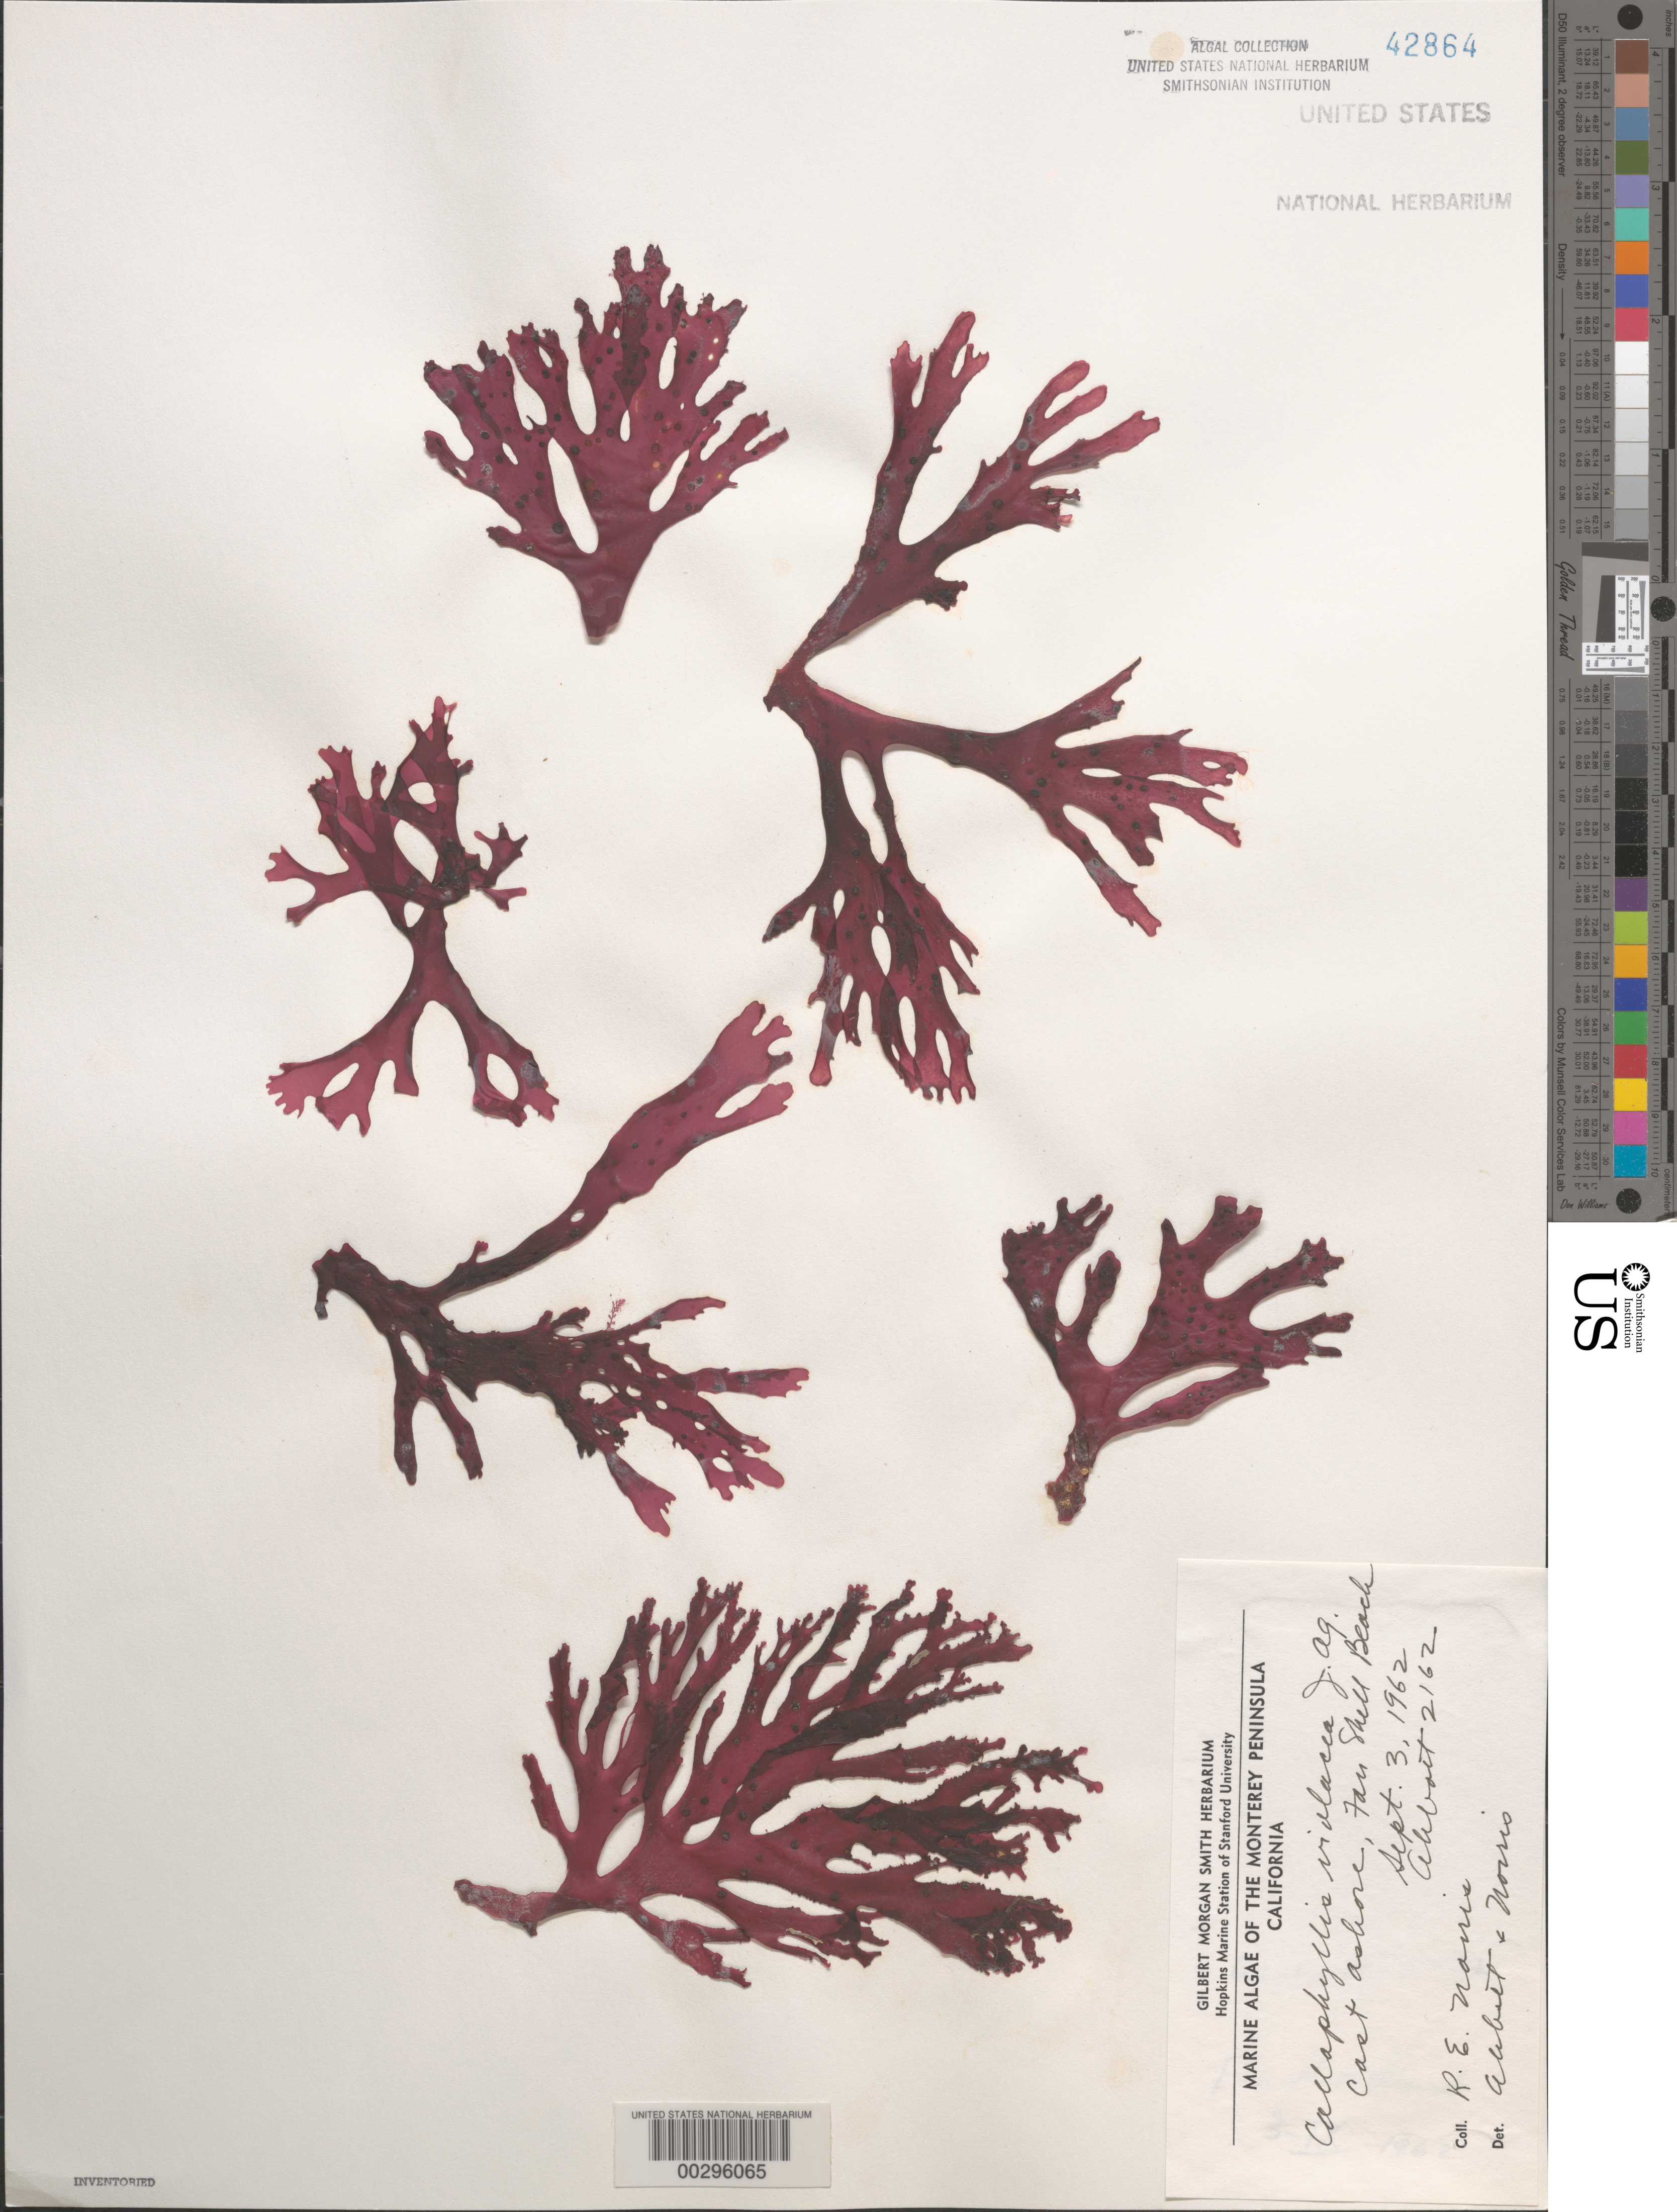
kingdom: Plantae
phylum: Rhodophyta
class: Florideophyceae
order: Gigartinales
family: Kallymeniaceae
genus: Callophyllis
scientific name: Callophyllis violacea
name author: J. Agardh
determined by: Abbott, I. A.; Norris, R. E.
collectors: R. E. Norris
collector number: IAA 2162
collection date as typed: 03 Sep 1962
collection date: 1962-09-03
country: United States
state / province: California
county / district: Monterey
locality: Fan Shell Beach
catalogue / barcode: US 42864